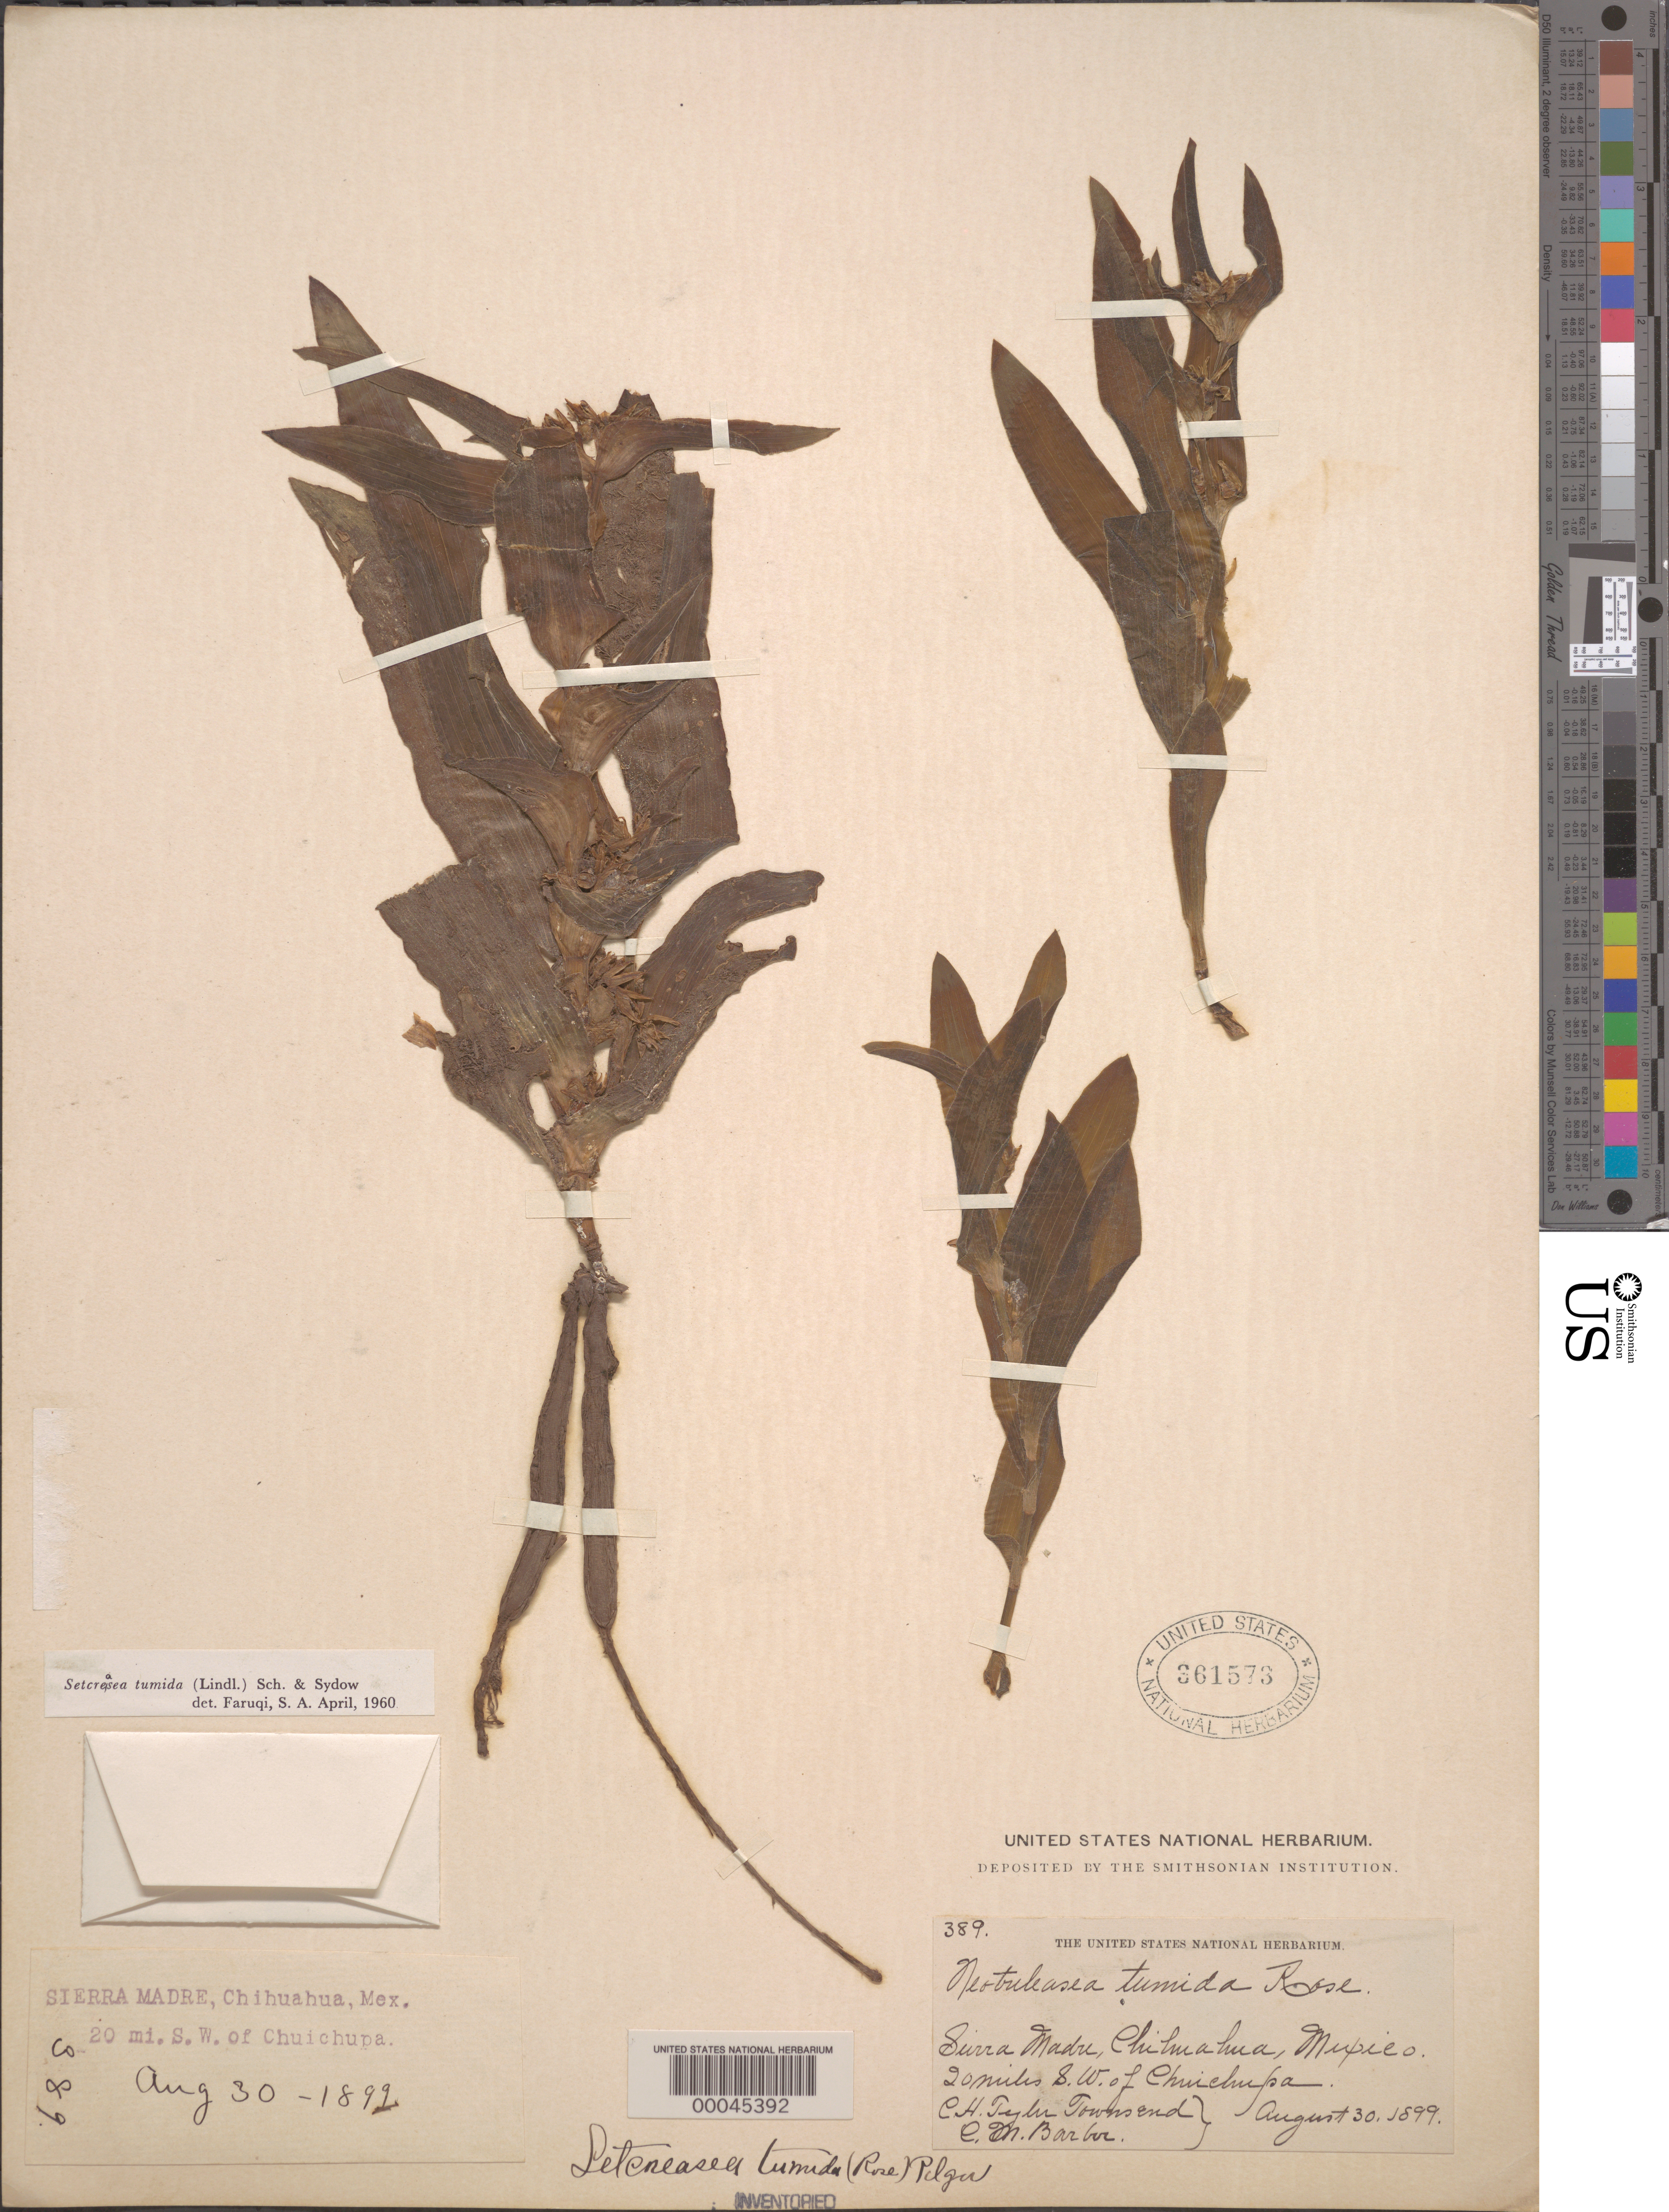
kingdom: Plantae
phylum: Tracheophyta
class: Liliopsida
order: Commelinales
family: Commelinaceae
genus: Tradescantia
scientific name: Tradescantia andrieuxii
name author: C.B. Clarke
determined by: Strong, Mark T., (BOT), Smithsonian Institution - National Museum of Natural History (UNITED STATES)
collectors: C. H. T. Townsend & C. Barber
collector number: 389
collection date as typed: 30 Aug 1899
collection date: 1899-08-30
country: Mexico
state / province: Chihuahua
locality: Sierra Madre, SW of Chuichupa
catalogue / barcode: US 361573